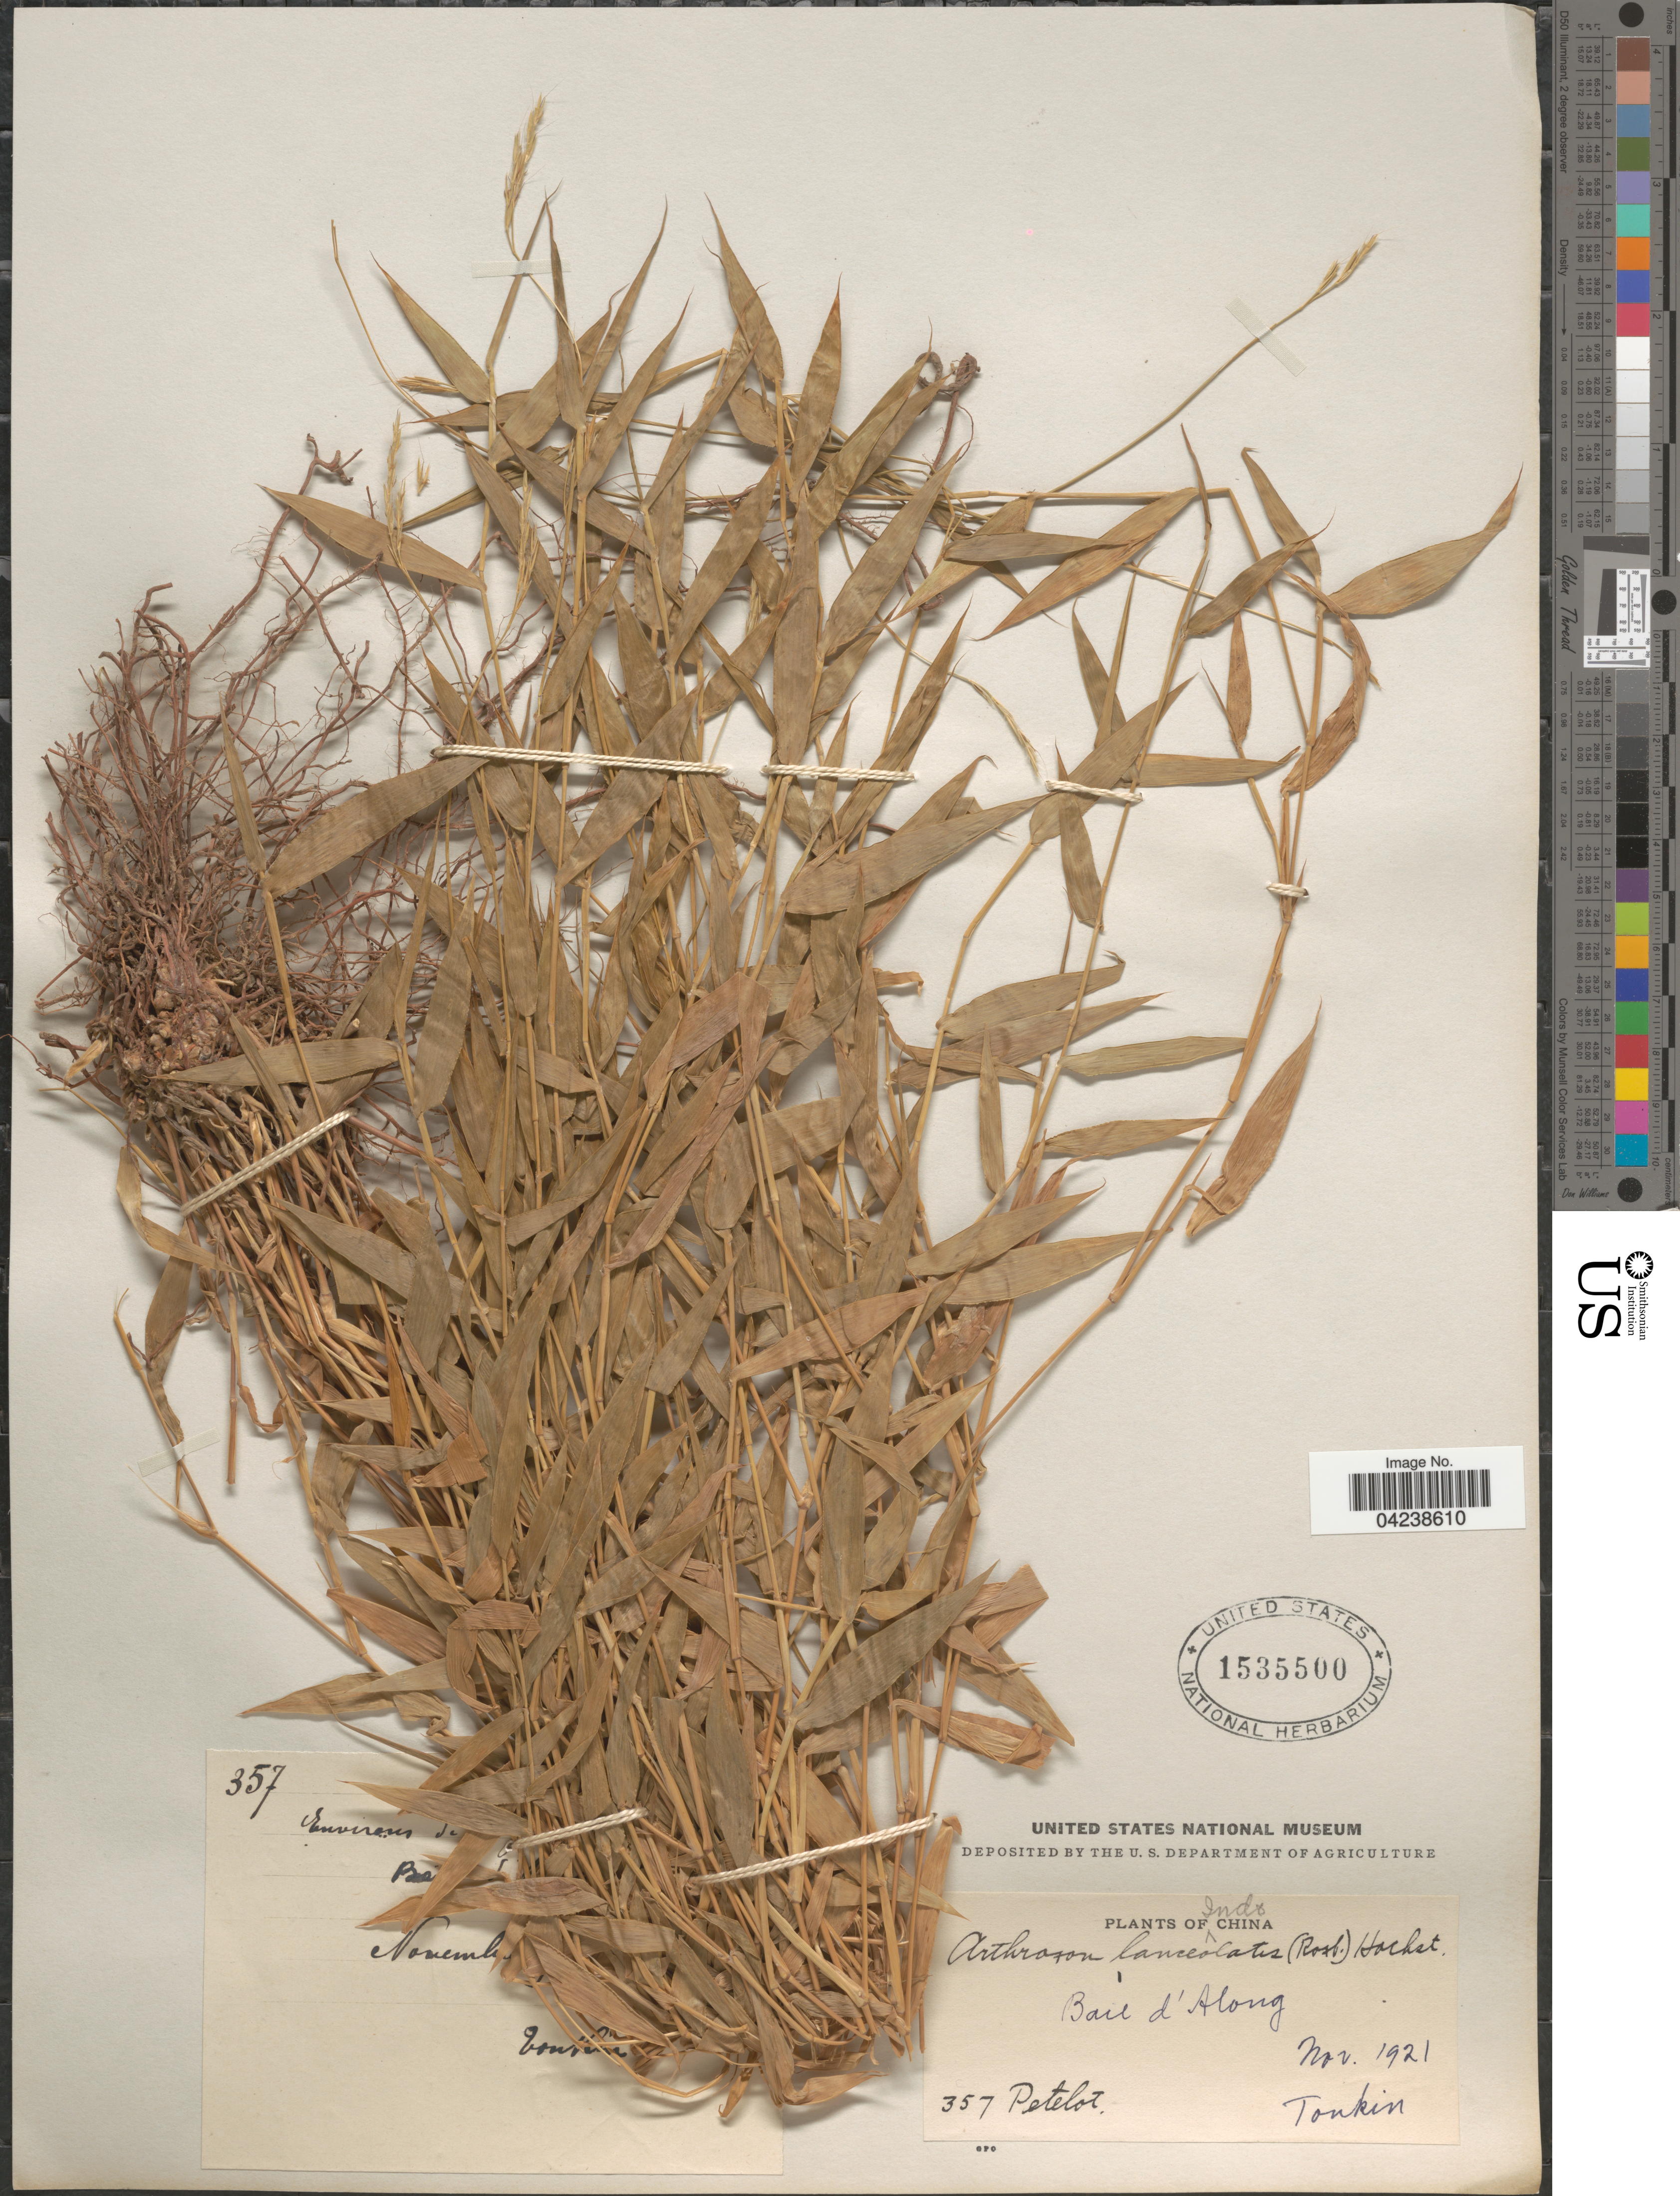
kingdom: Plantae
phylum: Tracheophyta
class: Liliopsida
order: Poales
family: Poaceae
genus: Arthraxon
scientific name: Arthraxon lanceolatus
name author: (Roxb.) Hochst.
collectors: Pételot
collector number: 357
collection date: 1921-11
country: Vietnam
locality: Indo China. Baie d'Along.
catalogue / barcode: US 1535500